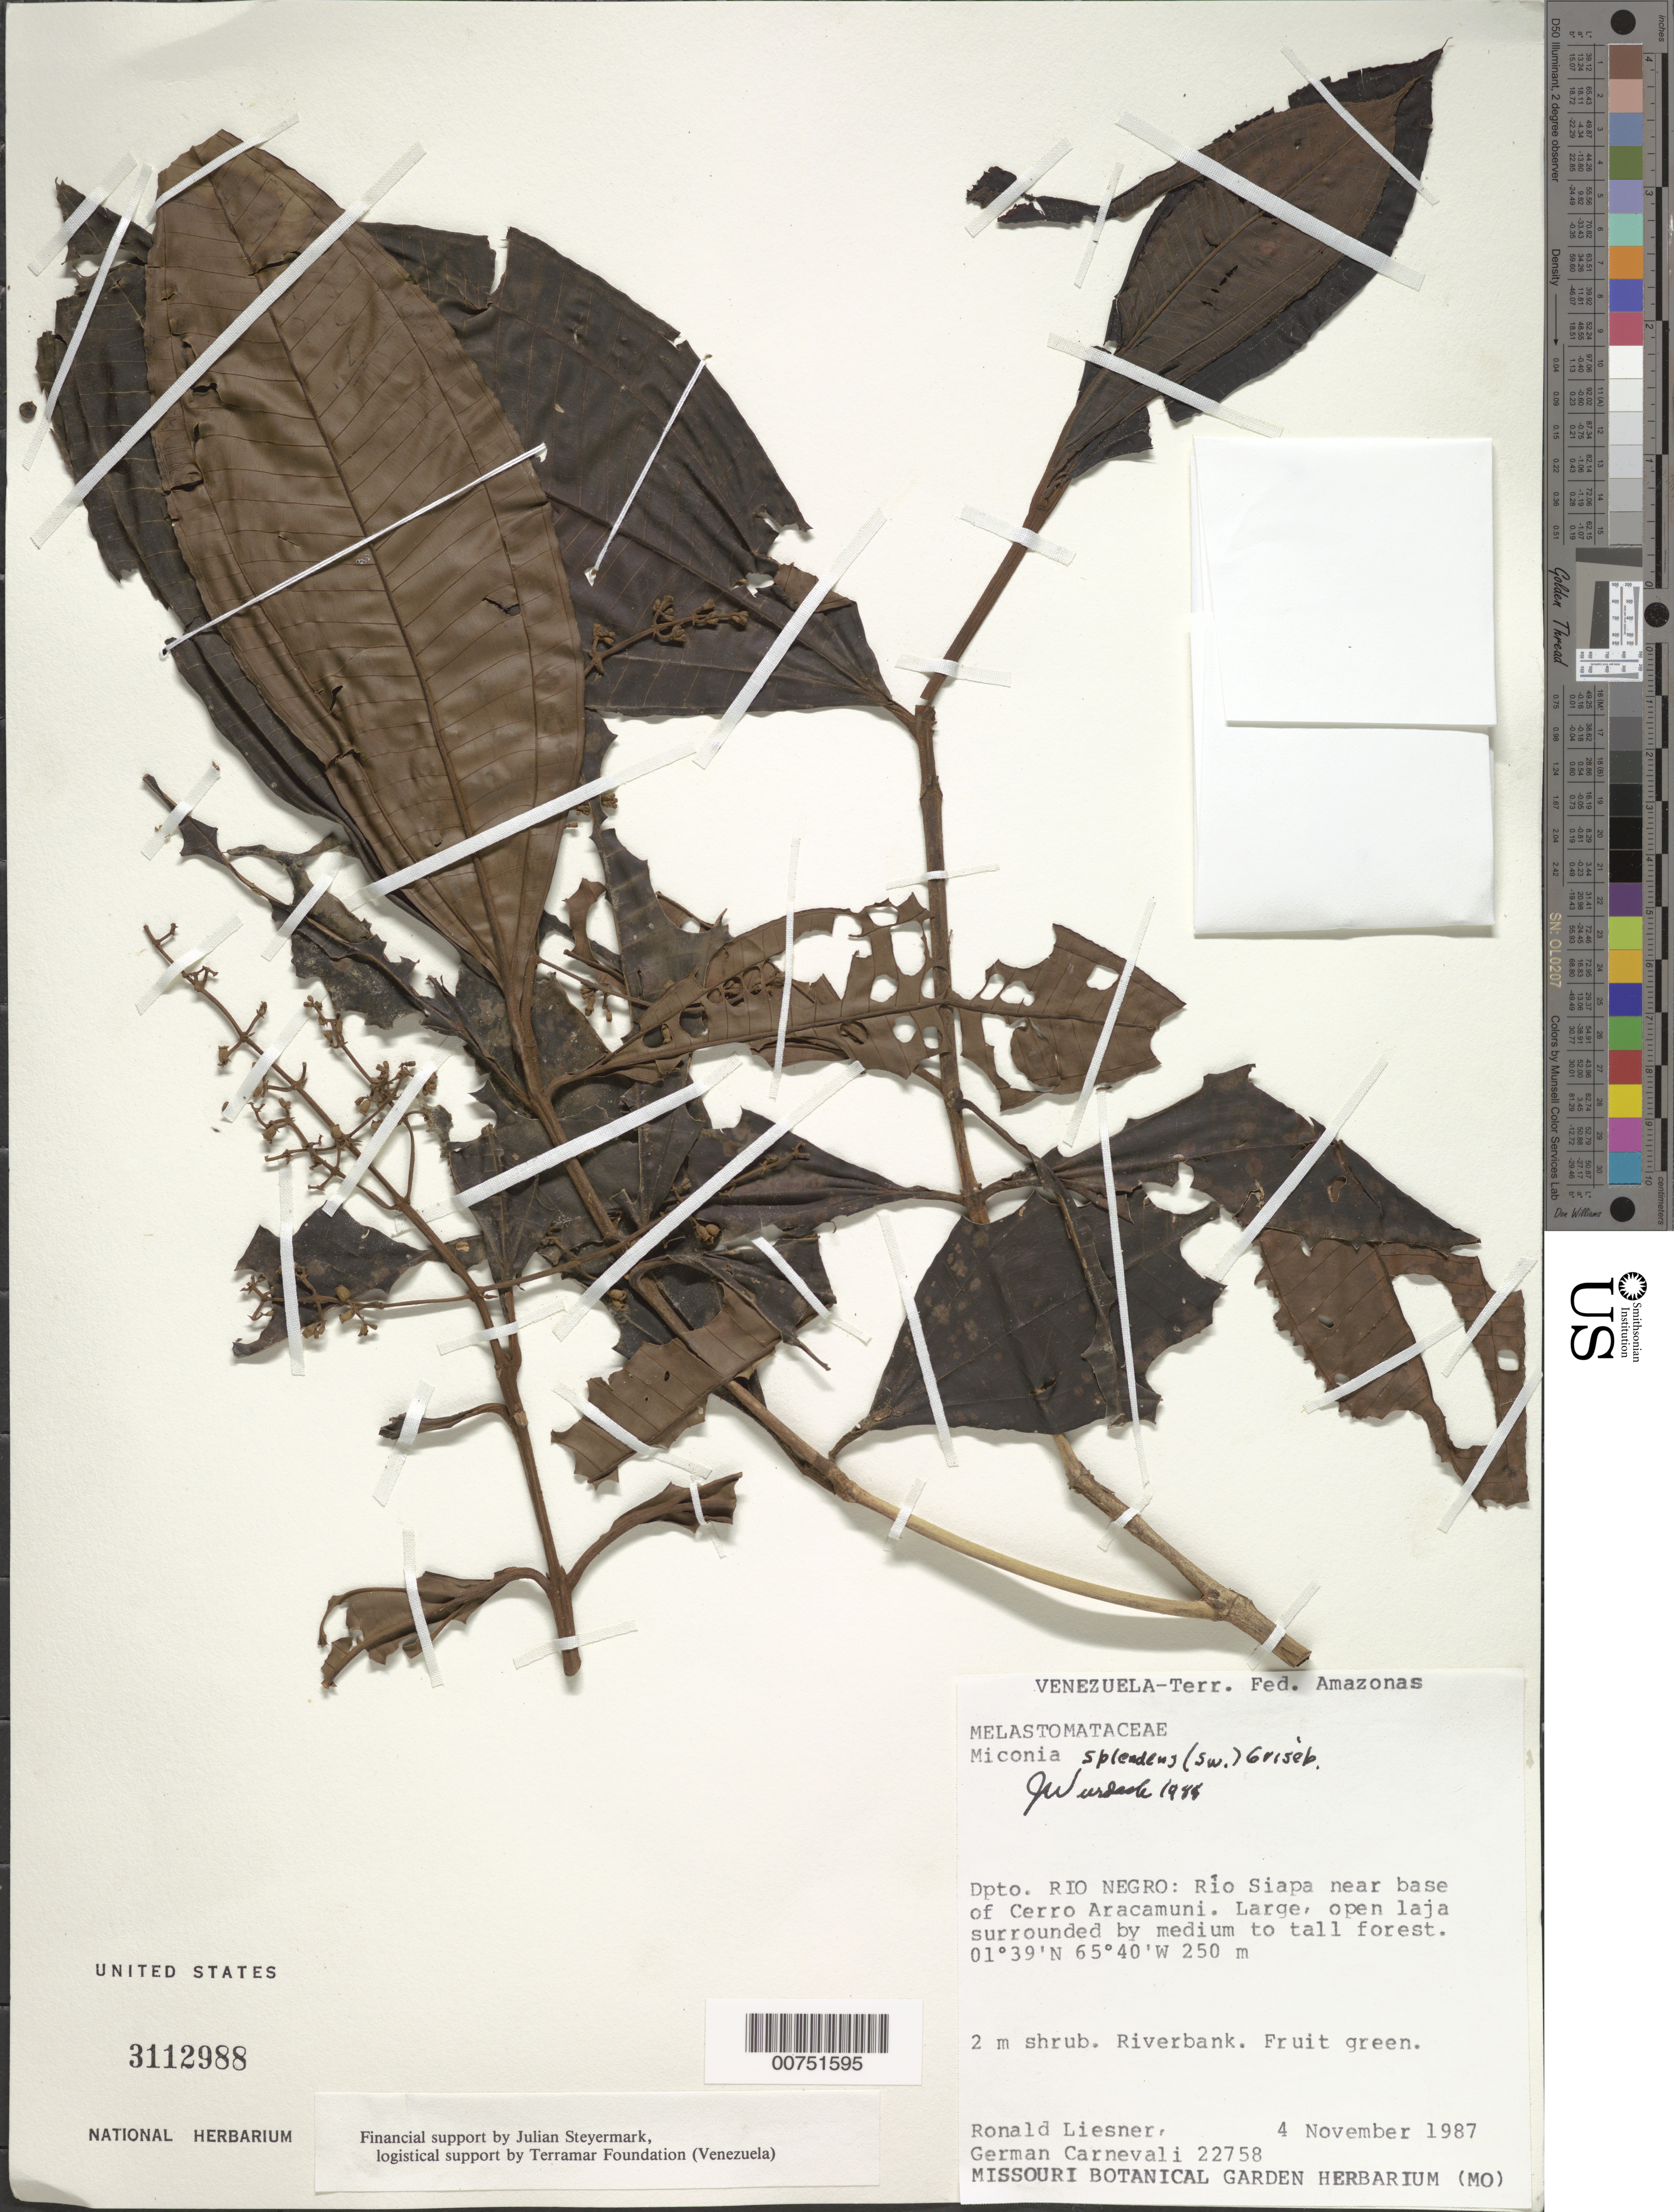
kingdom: Plantae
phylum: Tracheophyta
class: Magnoliopsida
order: Myrtales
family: Melastomataceae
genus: Miconia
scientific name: Miconia splendens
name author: (Sw.) Griseb.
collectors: R. L. Liesner & G. Carnevali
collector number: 22758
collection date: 1987-11-04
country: Venezuela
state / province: Amazonas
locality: Terr. Fed. Amazonas. Dpto. Rio Negro: Río Siapa near base of Cerro Aracamuni.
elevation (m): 250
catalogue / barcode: US 3112988